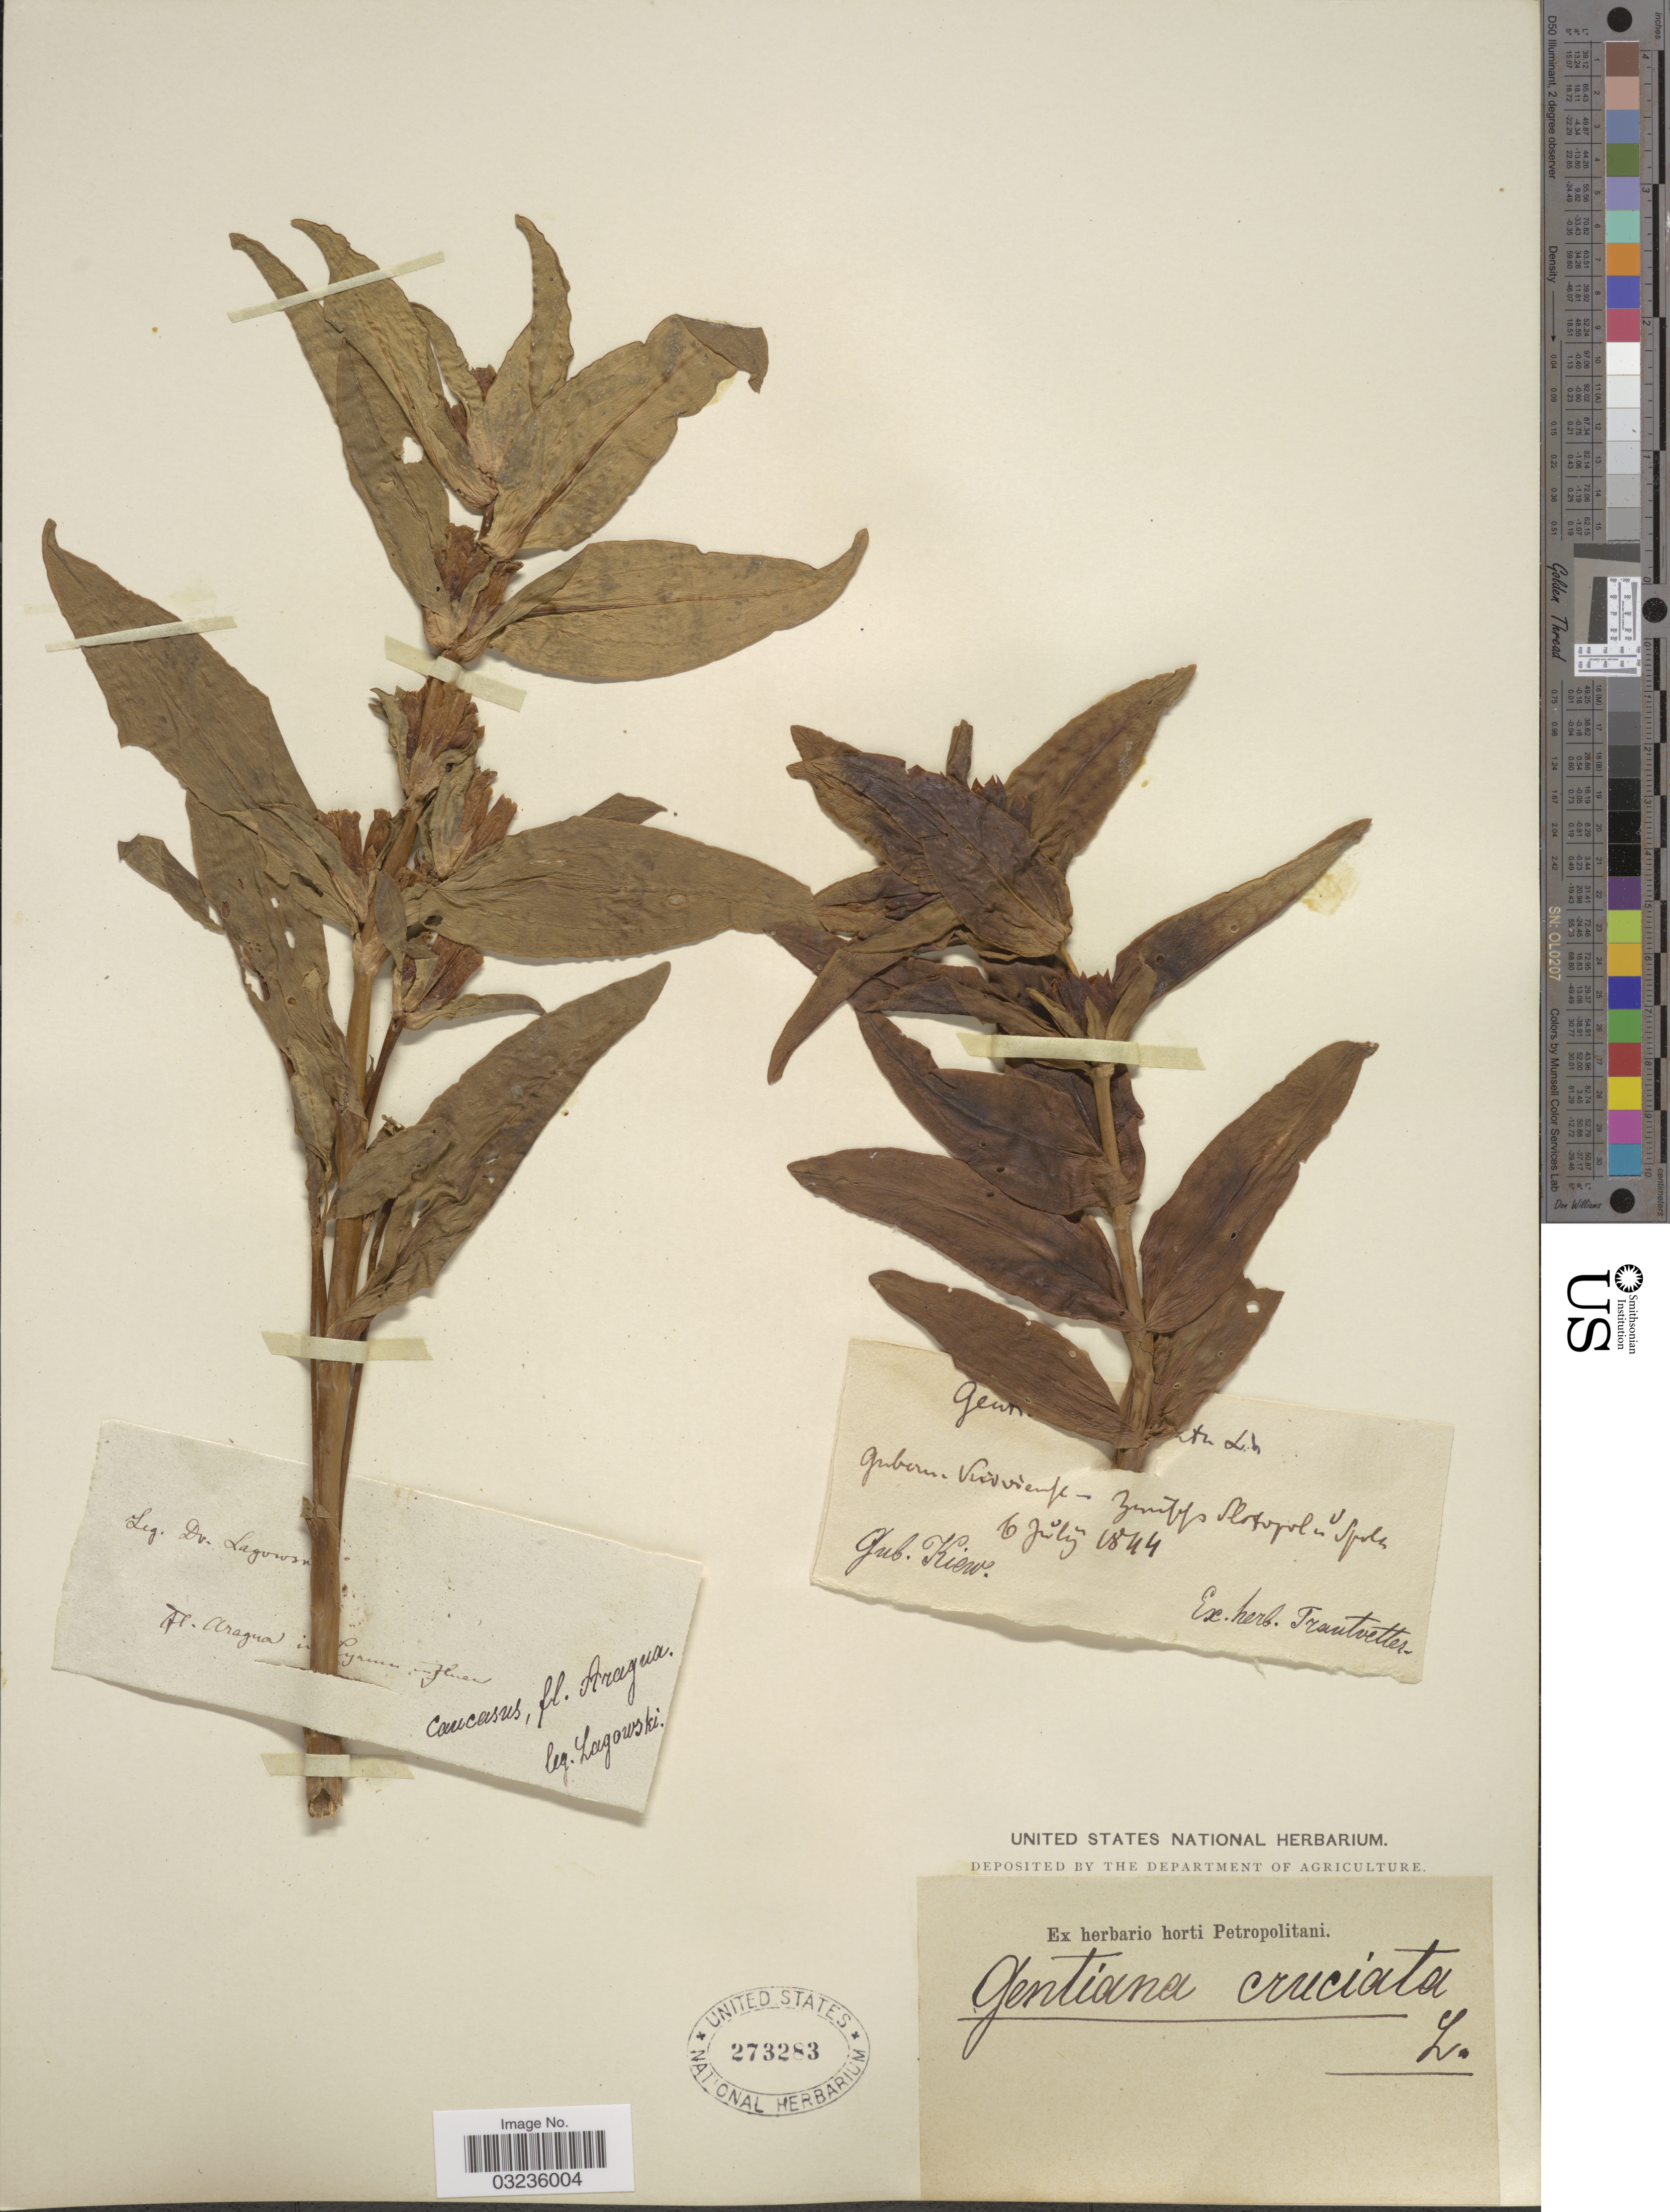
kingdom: Plantae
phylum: Tracheophyta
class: Magnoliopsida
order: Gentianales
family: Gentianaceae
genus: Gentiana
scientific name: Gentiana cruciata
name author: L.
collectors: Lagowski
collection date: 1844-07-06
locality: Caucasus, fl. Aragua. Gabon, Vivienfe - Zuffs Slopol Spolz. [interpreted]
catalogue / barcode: US 273283